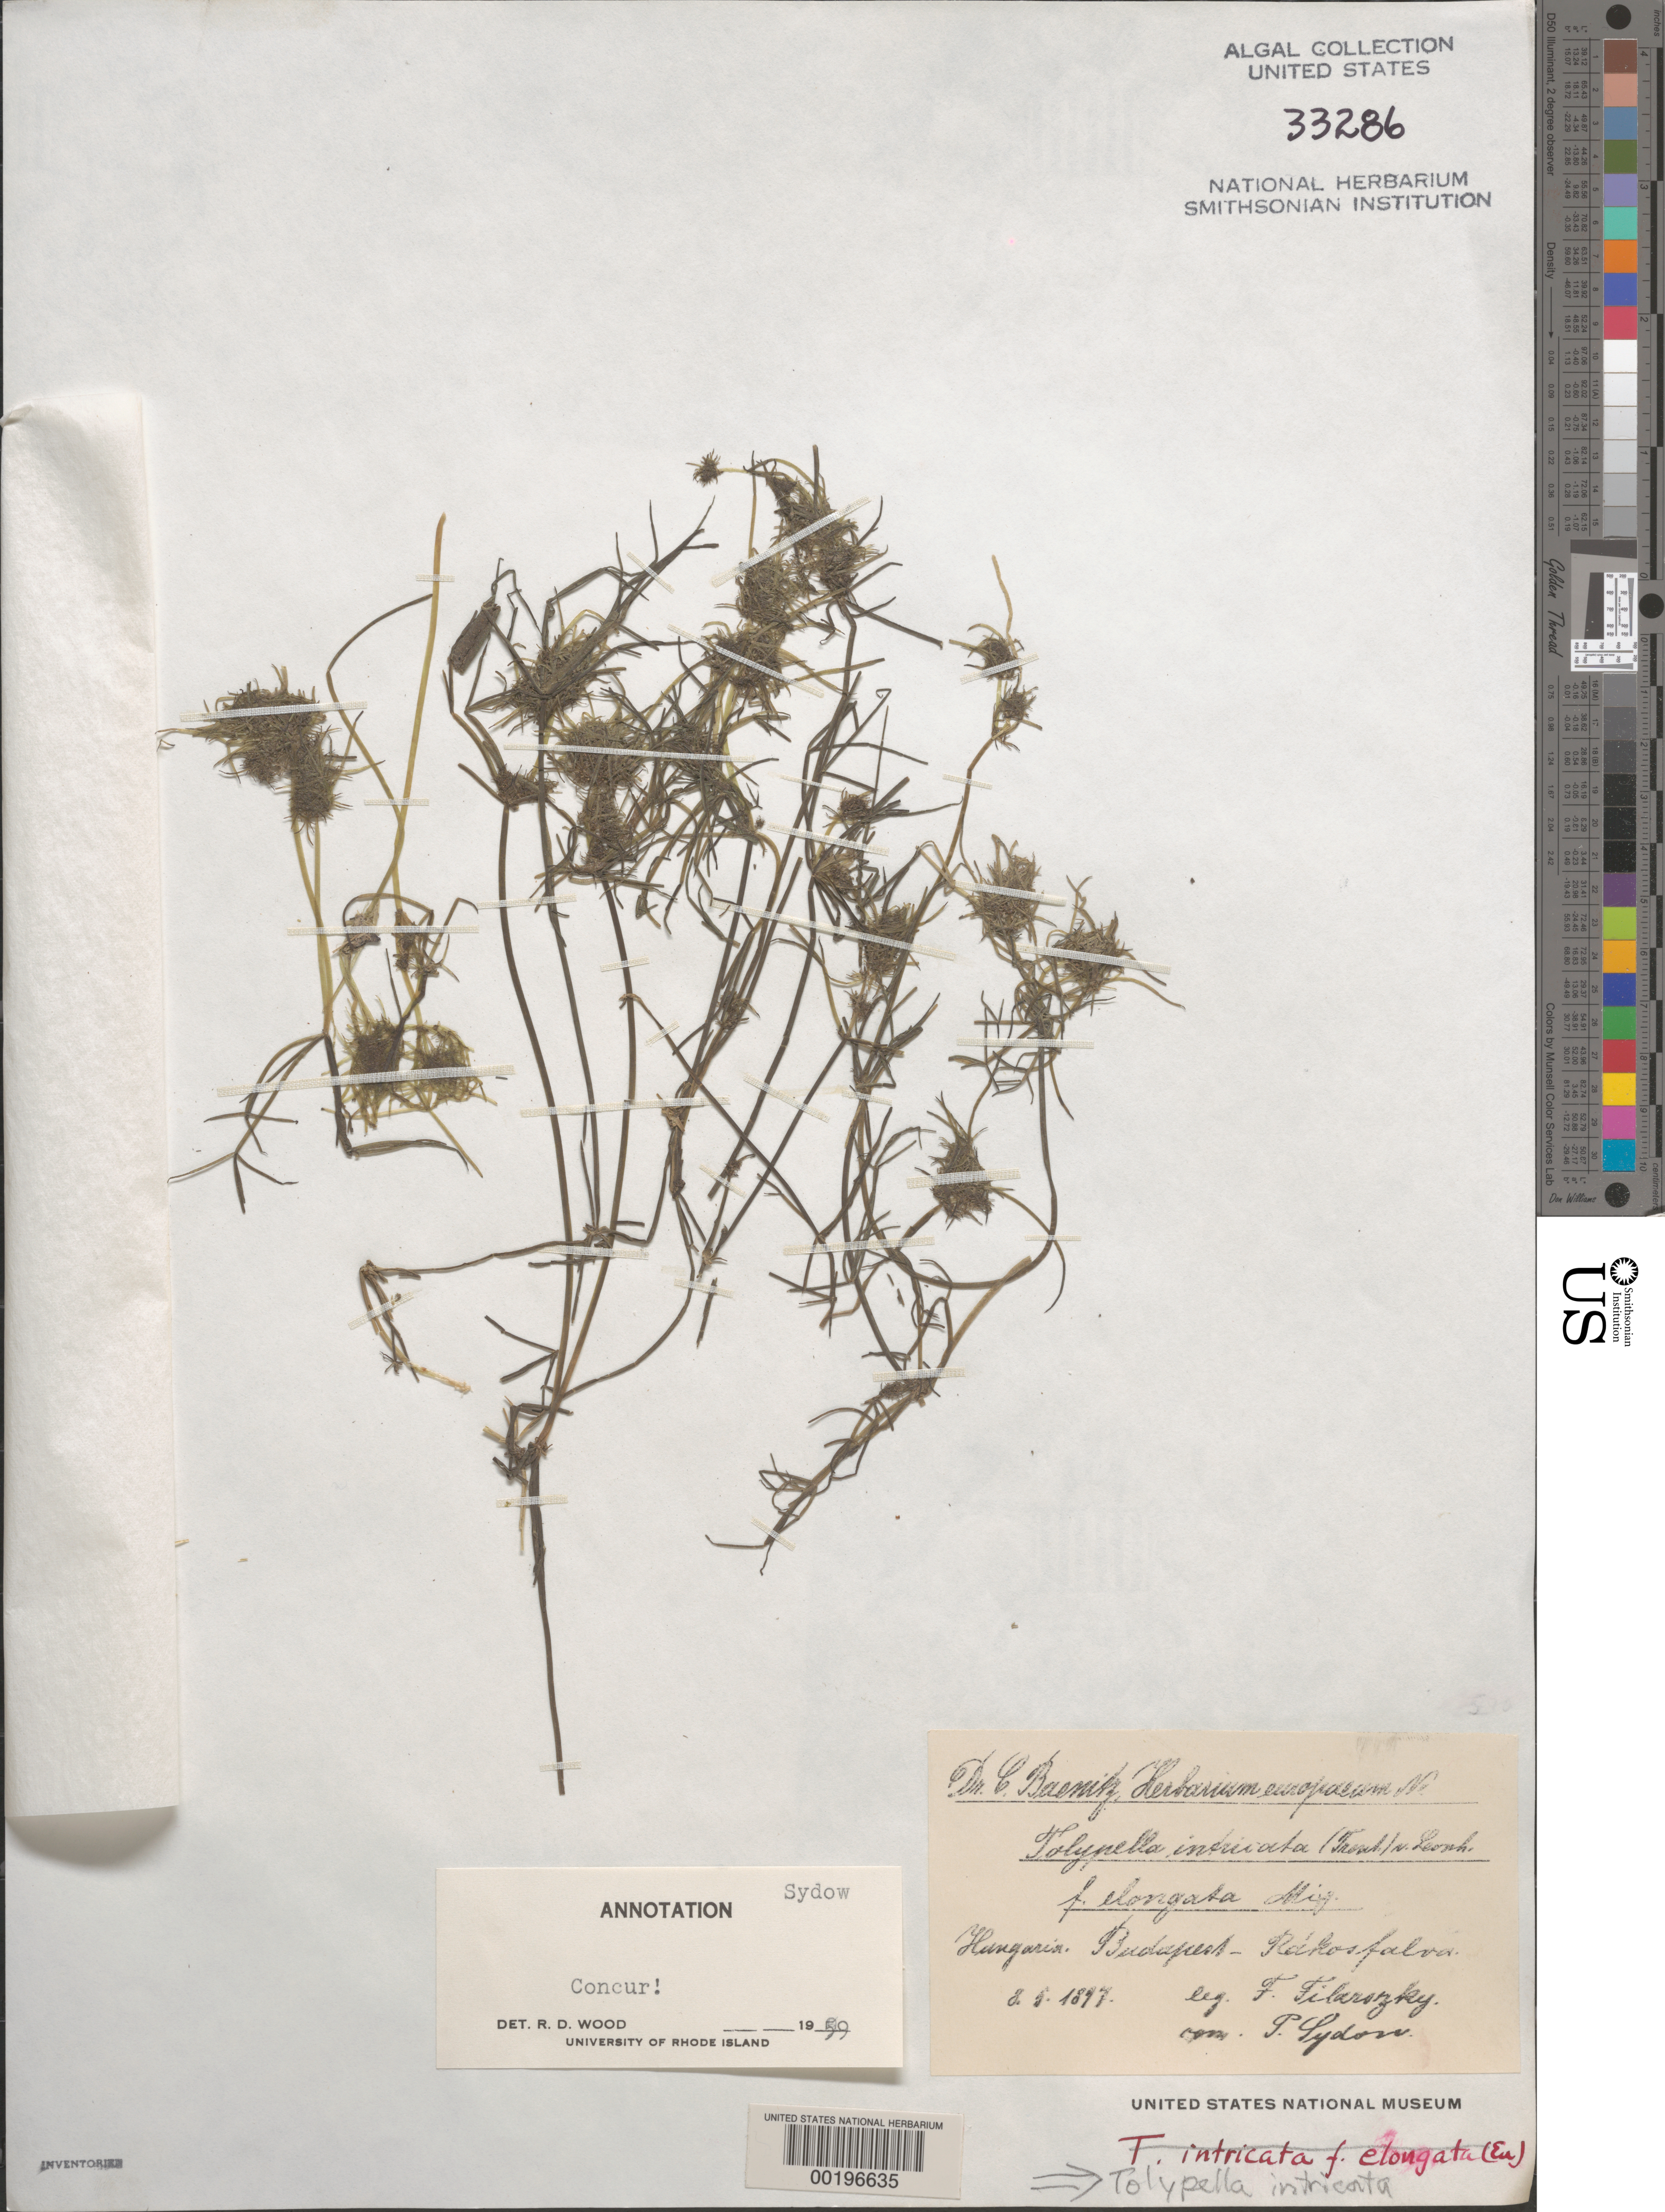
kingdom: Plantae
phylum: Charophyta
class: Charophyceae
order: Charales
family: Characeae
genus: Tolypella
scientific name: Tolypella intricata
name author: (Trentepohl in Roth) Leonhardi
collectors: F. Filarszky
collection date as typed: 08 May 1897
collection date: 1897-05-08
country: Hungary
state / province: Pest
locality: Budapest-Rakosfalva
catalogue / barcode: US 33286